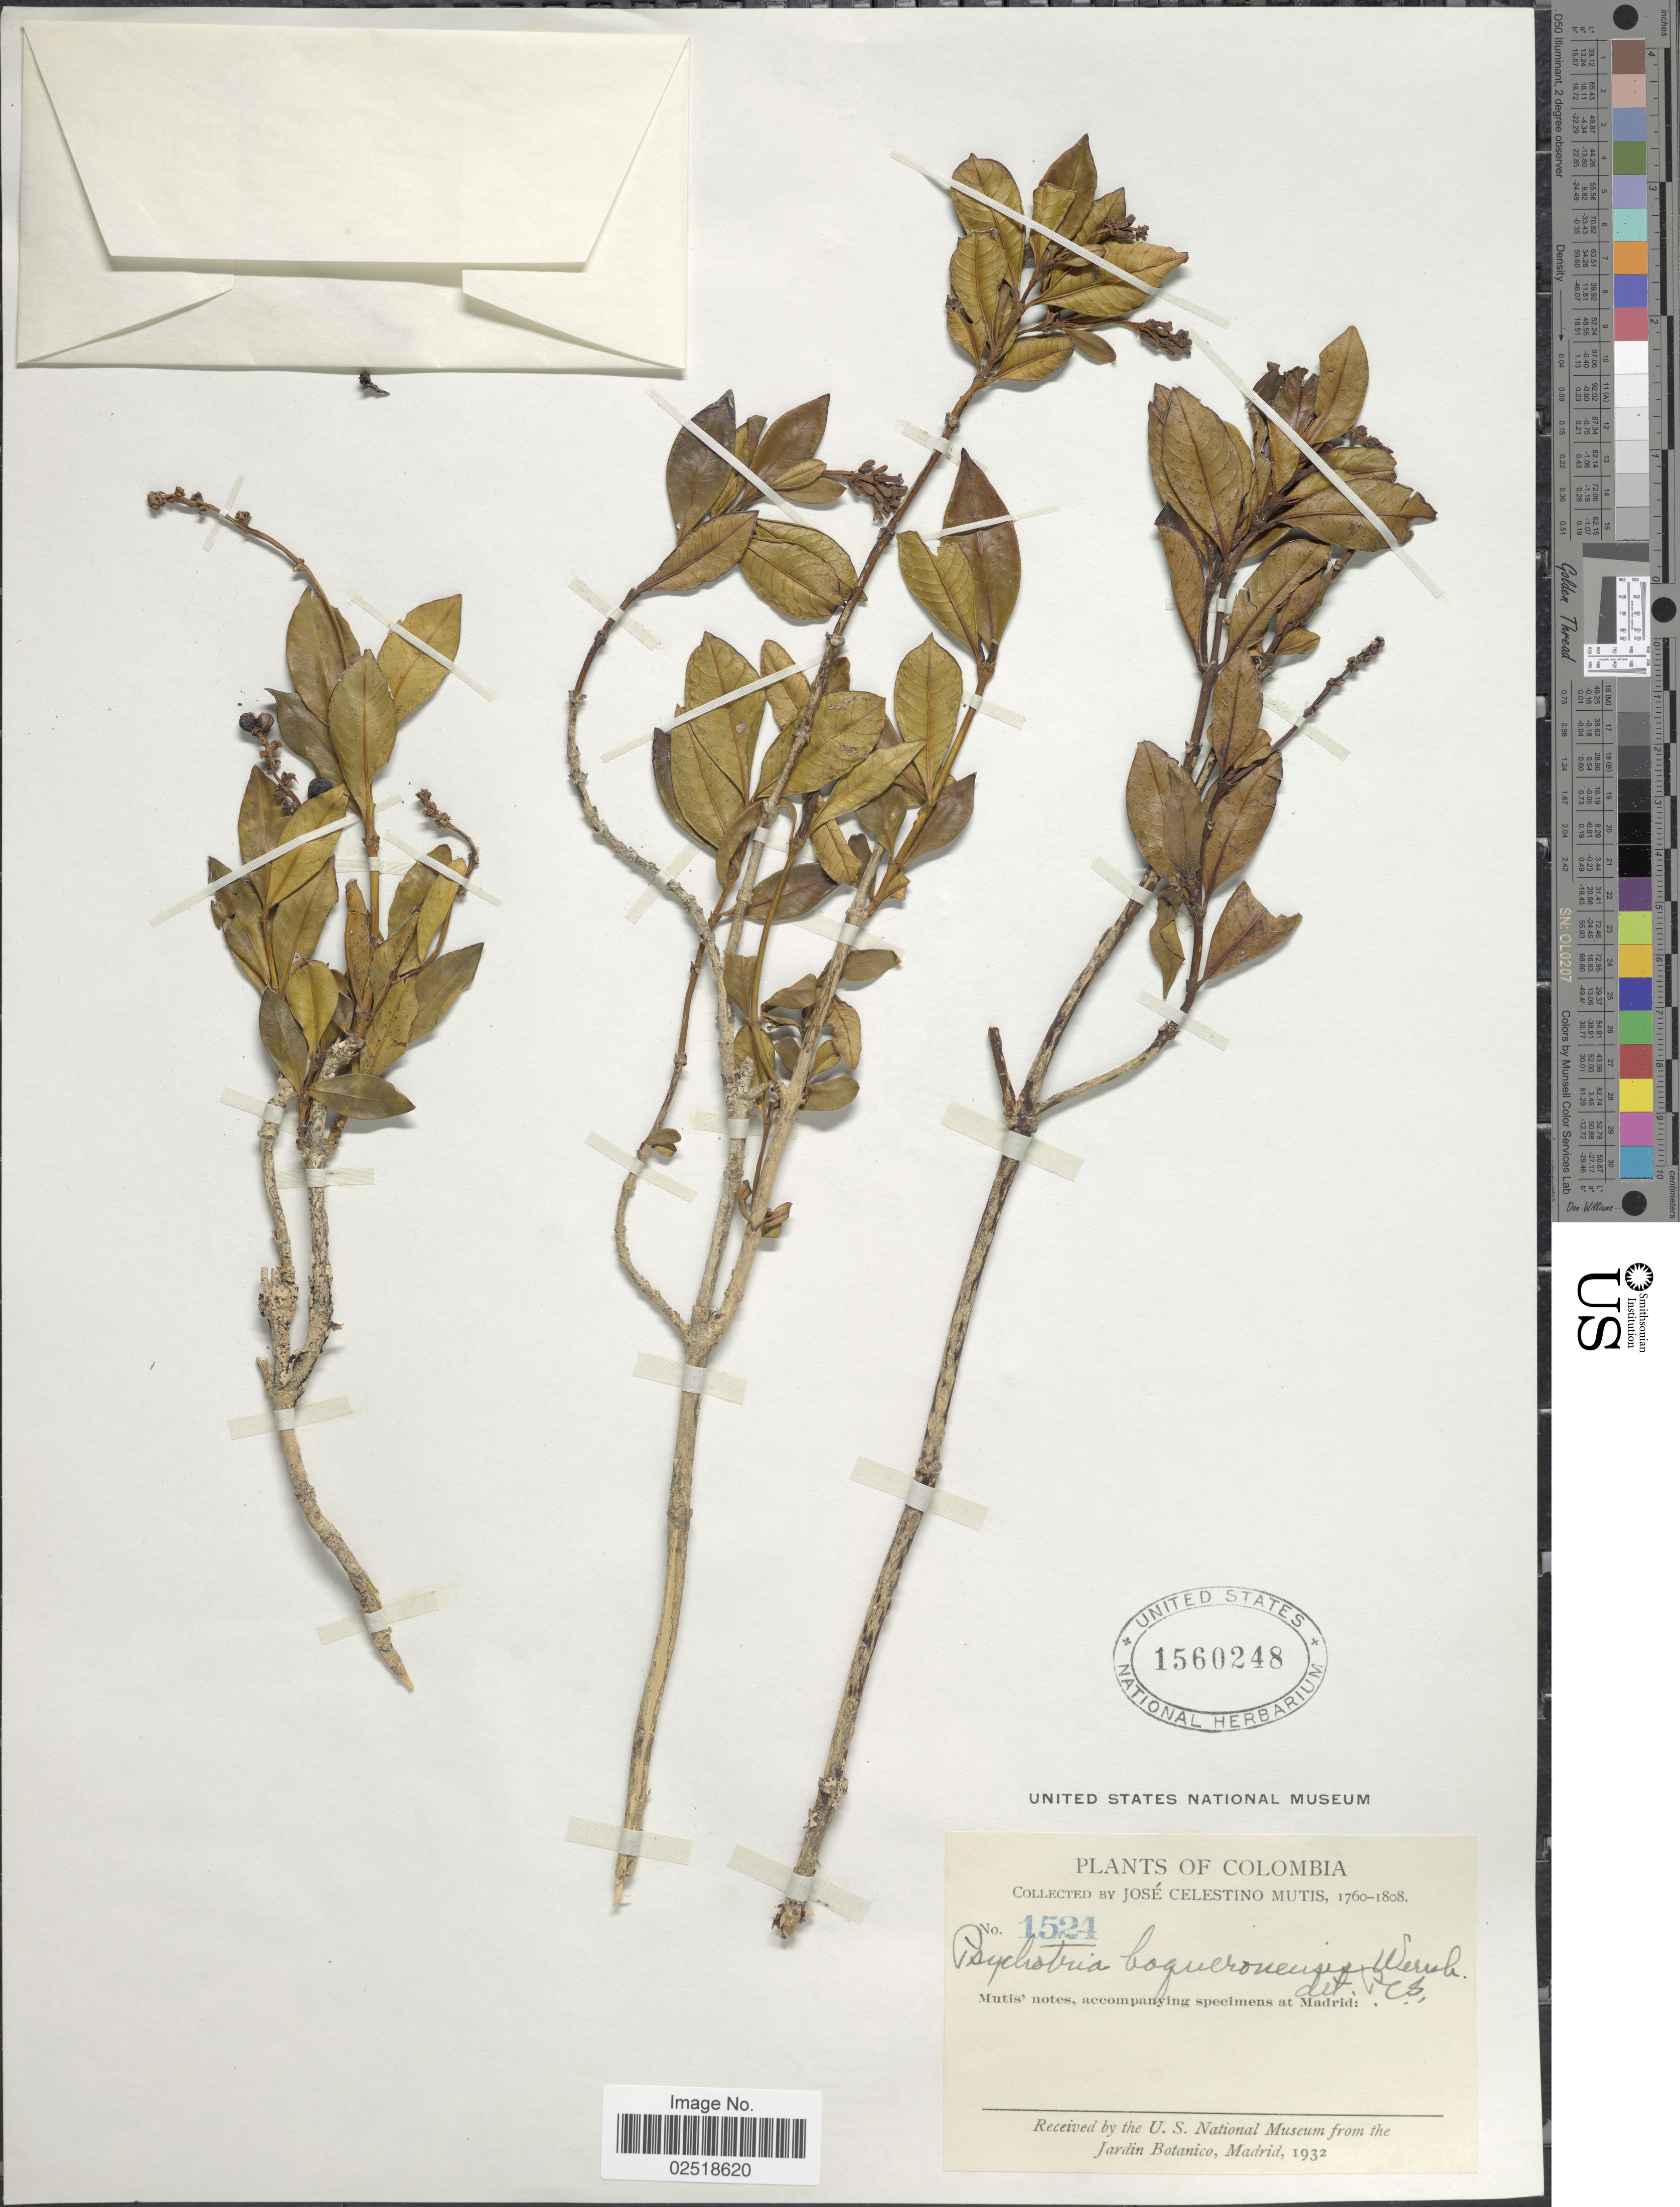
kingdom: Plantae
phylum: Tracheophyta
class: Magnoliopsida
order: Gentianales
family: Rubiaceae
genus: Psychotria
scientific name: Psychotria boqueronensis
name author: Wernham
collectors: J. C. B. Mutis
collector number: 1524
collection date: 1760/1808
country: Colombia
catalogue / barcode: US 1560248